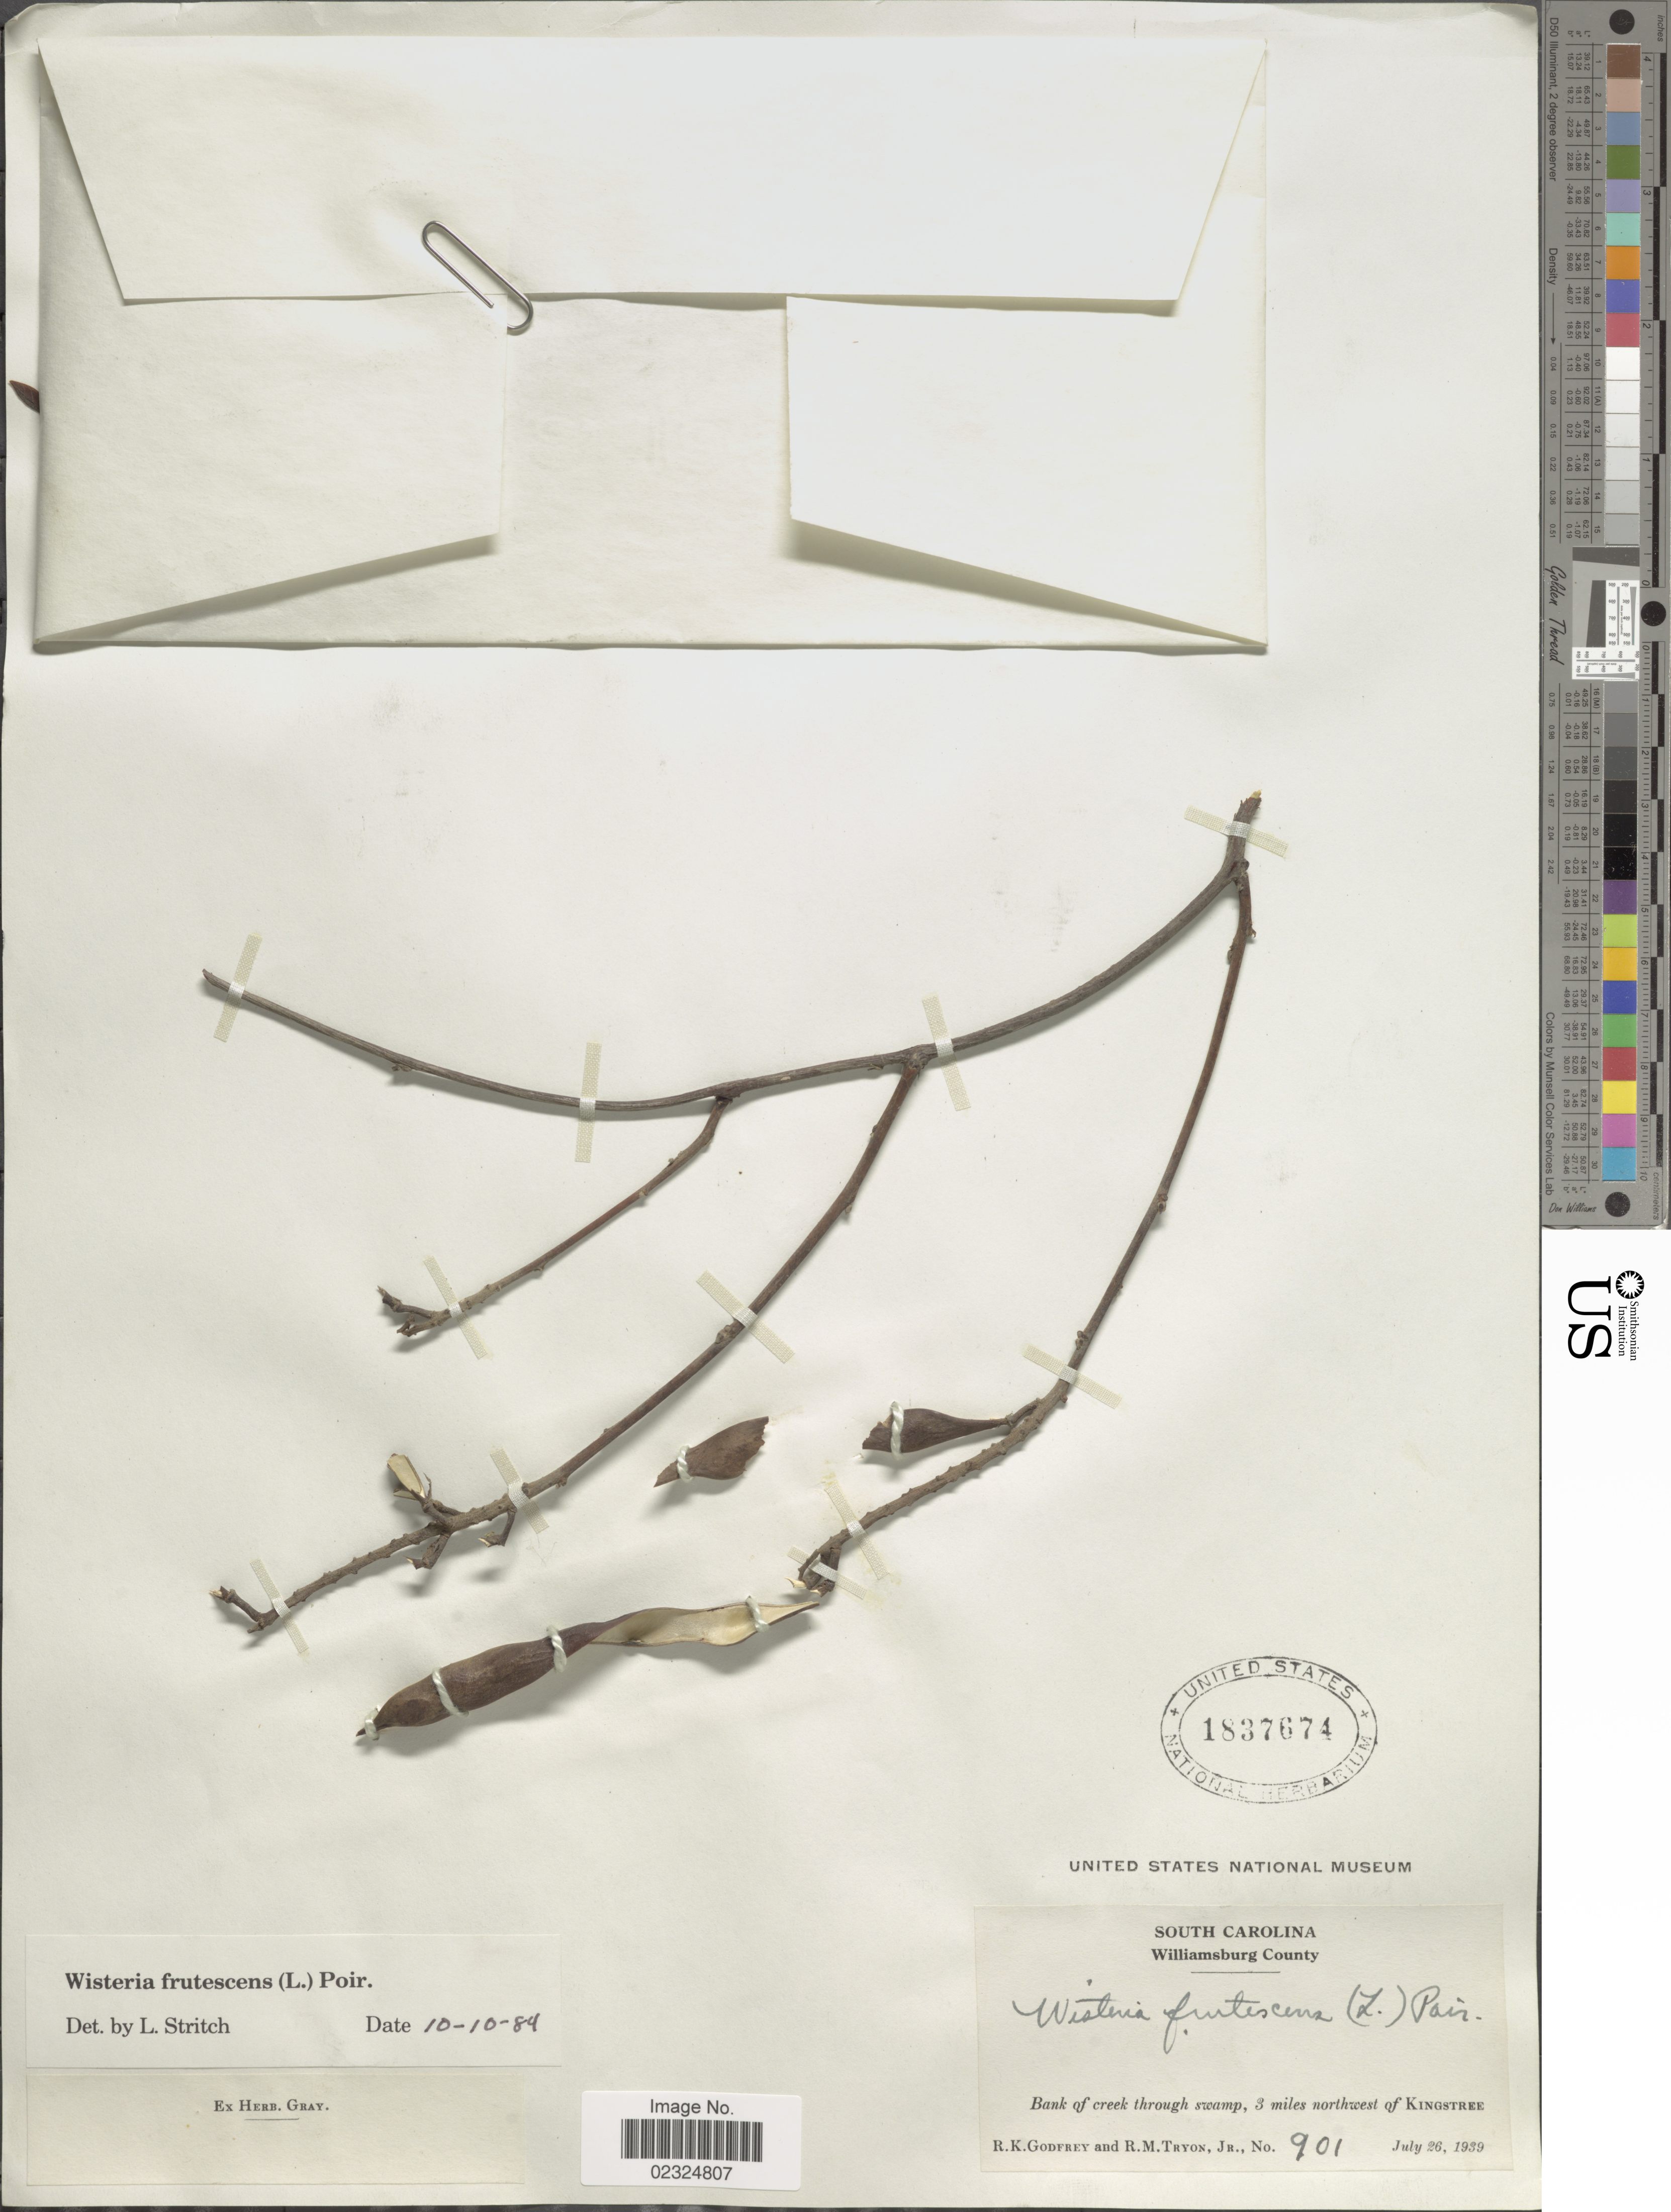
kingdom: Plantae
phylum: Tracheophyta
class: Magnoliopsida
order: Fabales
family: Fabaceae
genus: Wisteria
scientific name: Wisteria frutescens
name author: (L.) Poir.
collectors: R. K. Godfrey & R. M. Tryon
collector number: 901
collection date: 1939-07-26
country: United States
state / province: South Carolina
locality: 3 miles northwest of Kingstree, Williamsburg County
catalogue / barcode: US 1837674